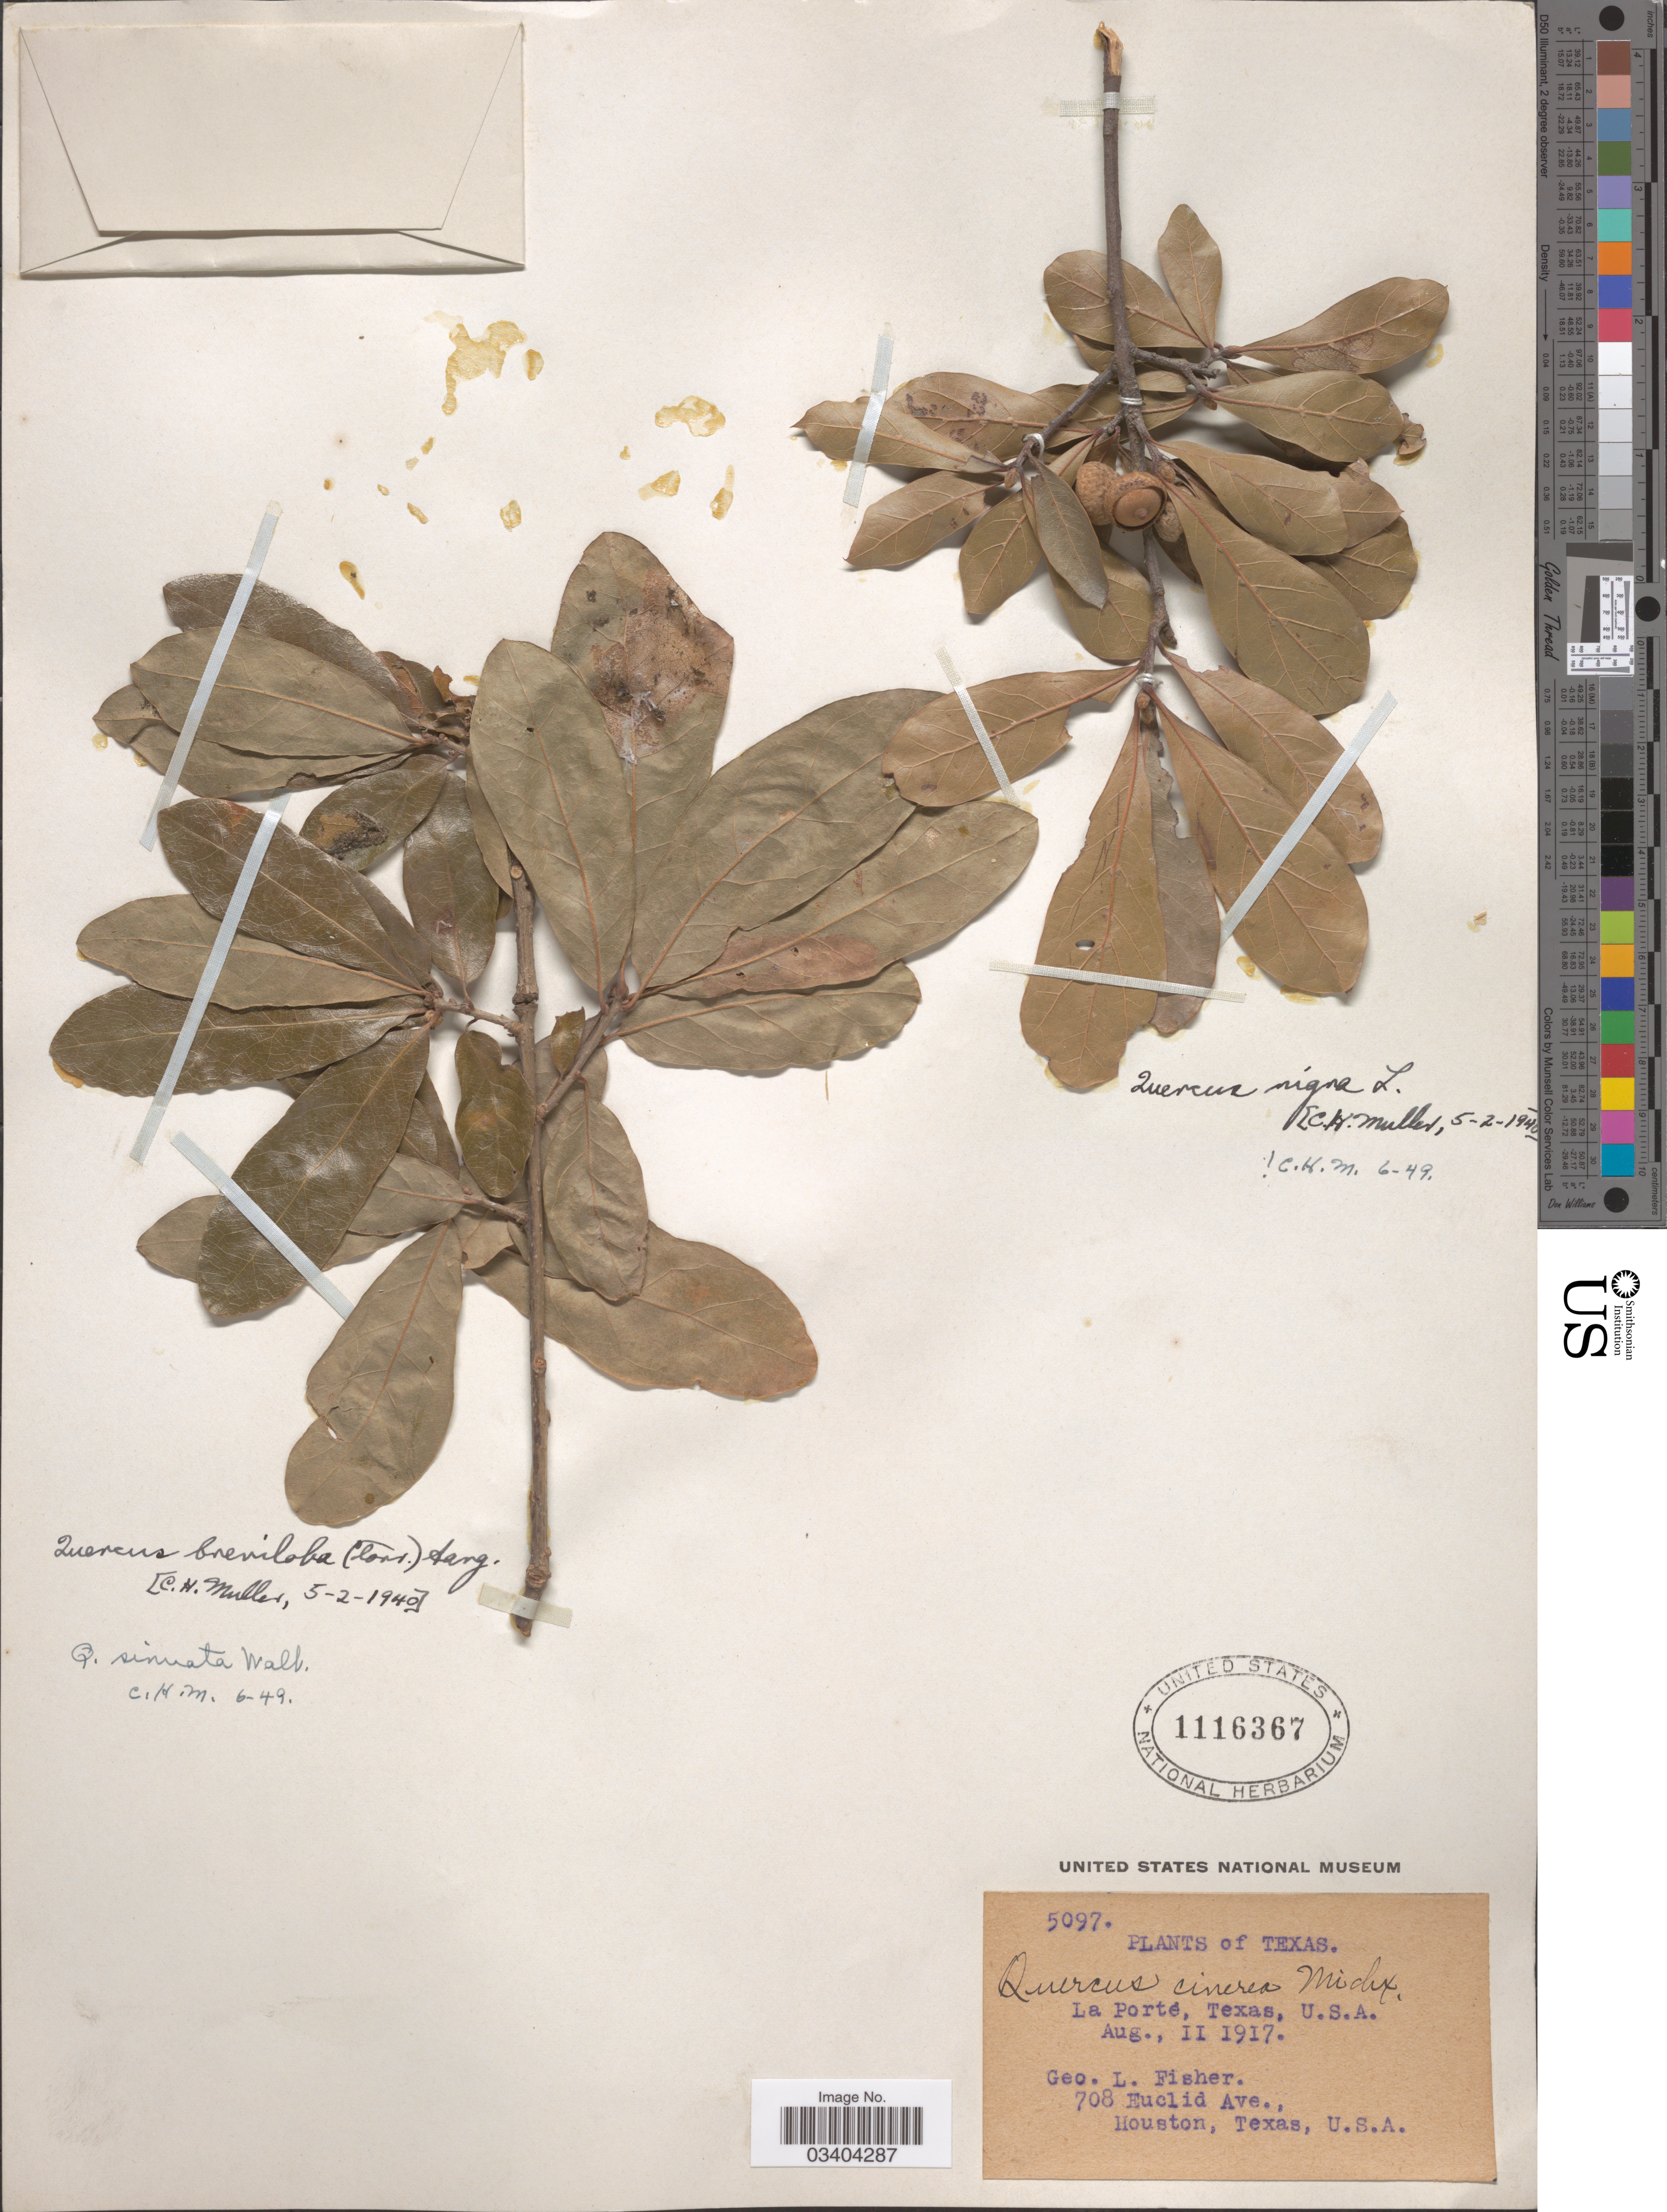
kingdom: Plantae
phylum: Tracheophyta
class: Magnoliopsida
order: Fagales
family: Fagaceae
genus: Quercus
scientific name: Quercus durandii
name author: Buckley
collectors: G. L. Fisher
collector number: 5097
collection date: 1917-08-11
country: United States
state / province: Texas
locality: La Porté.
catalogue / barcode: US 1116367